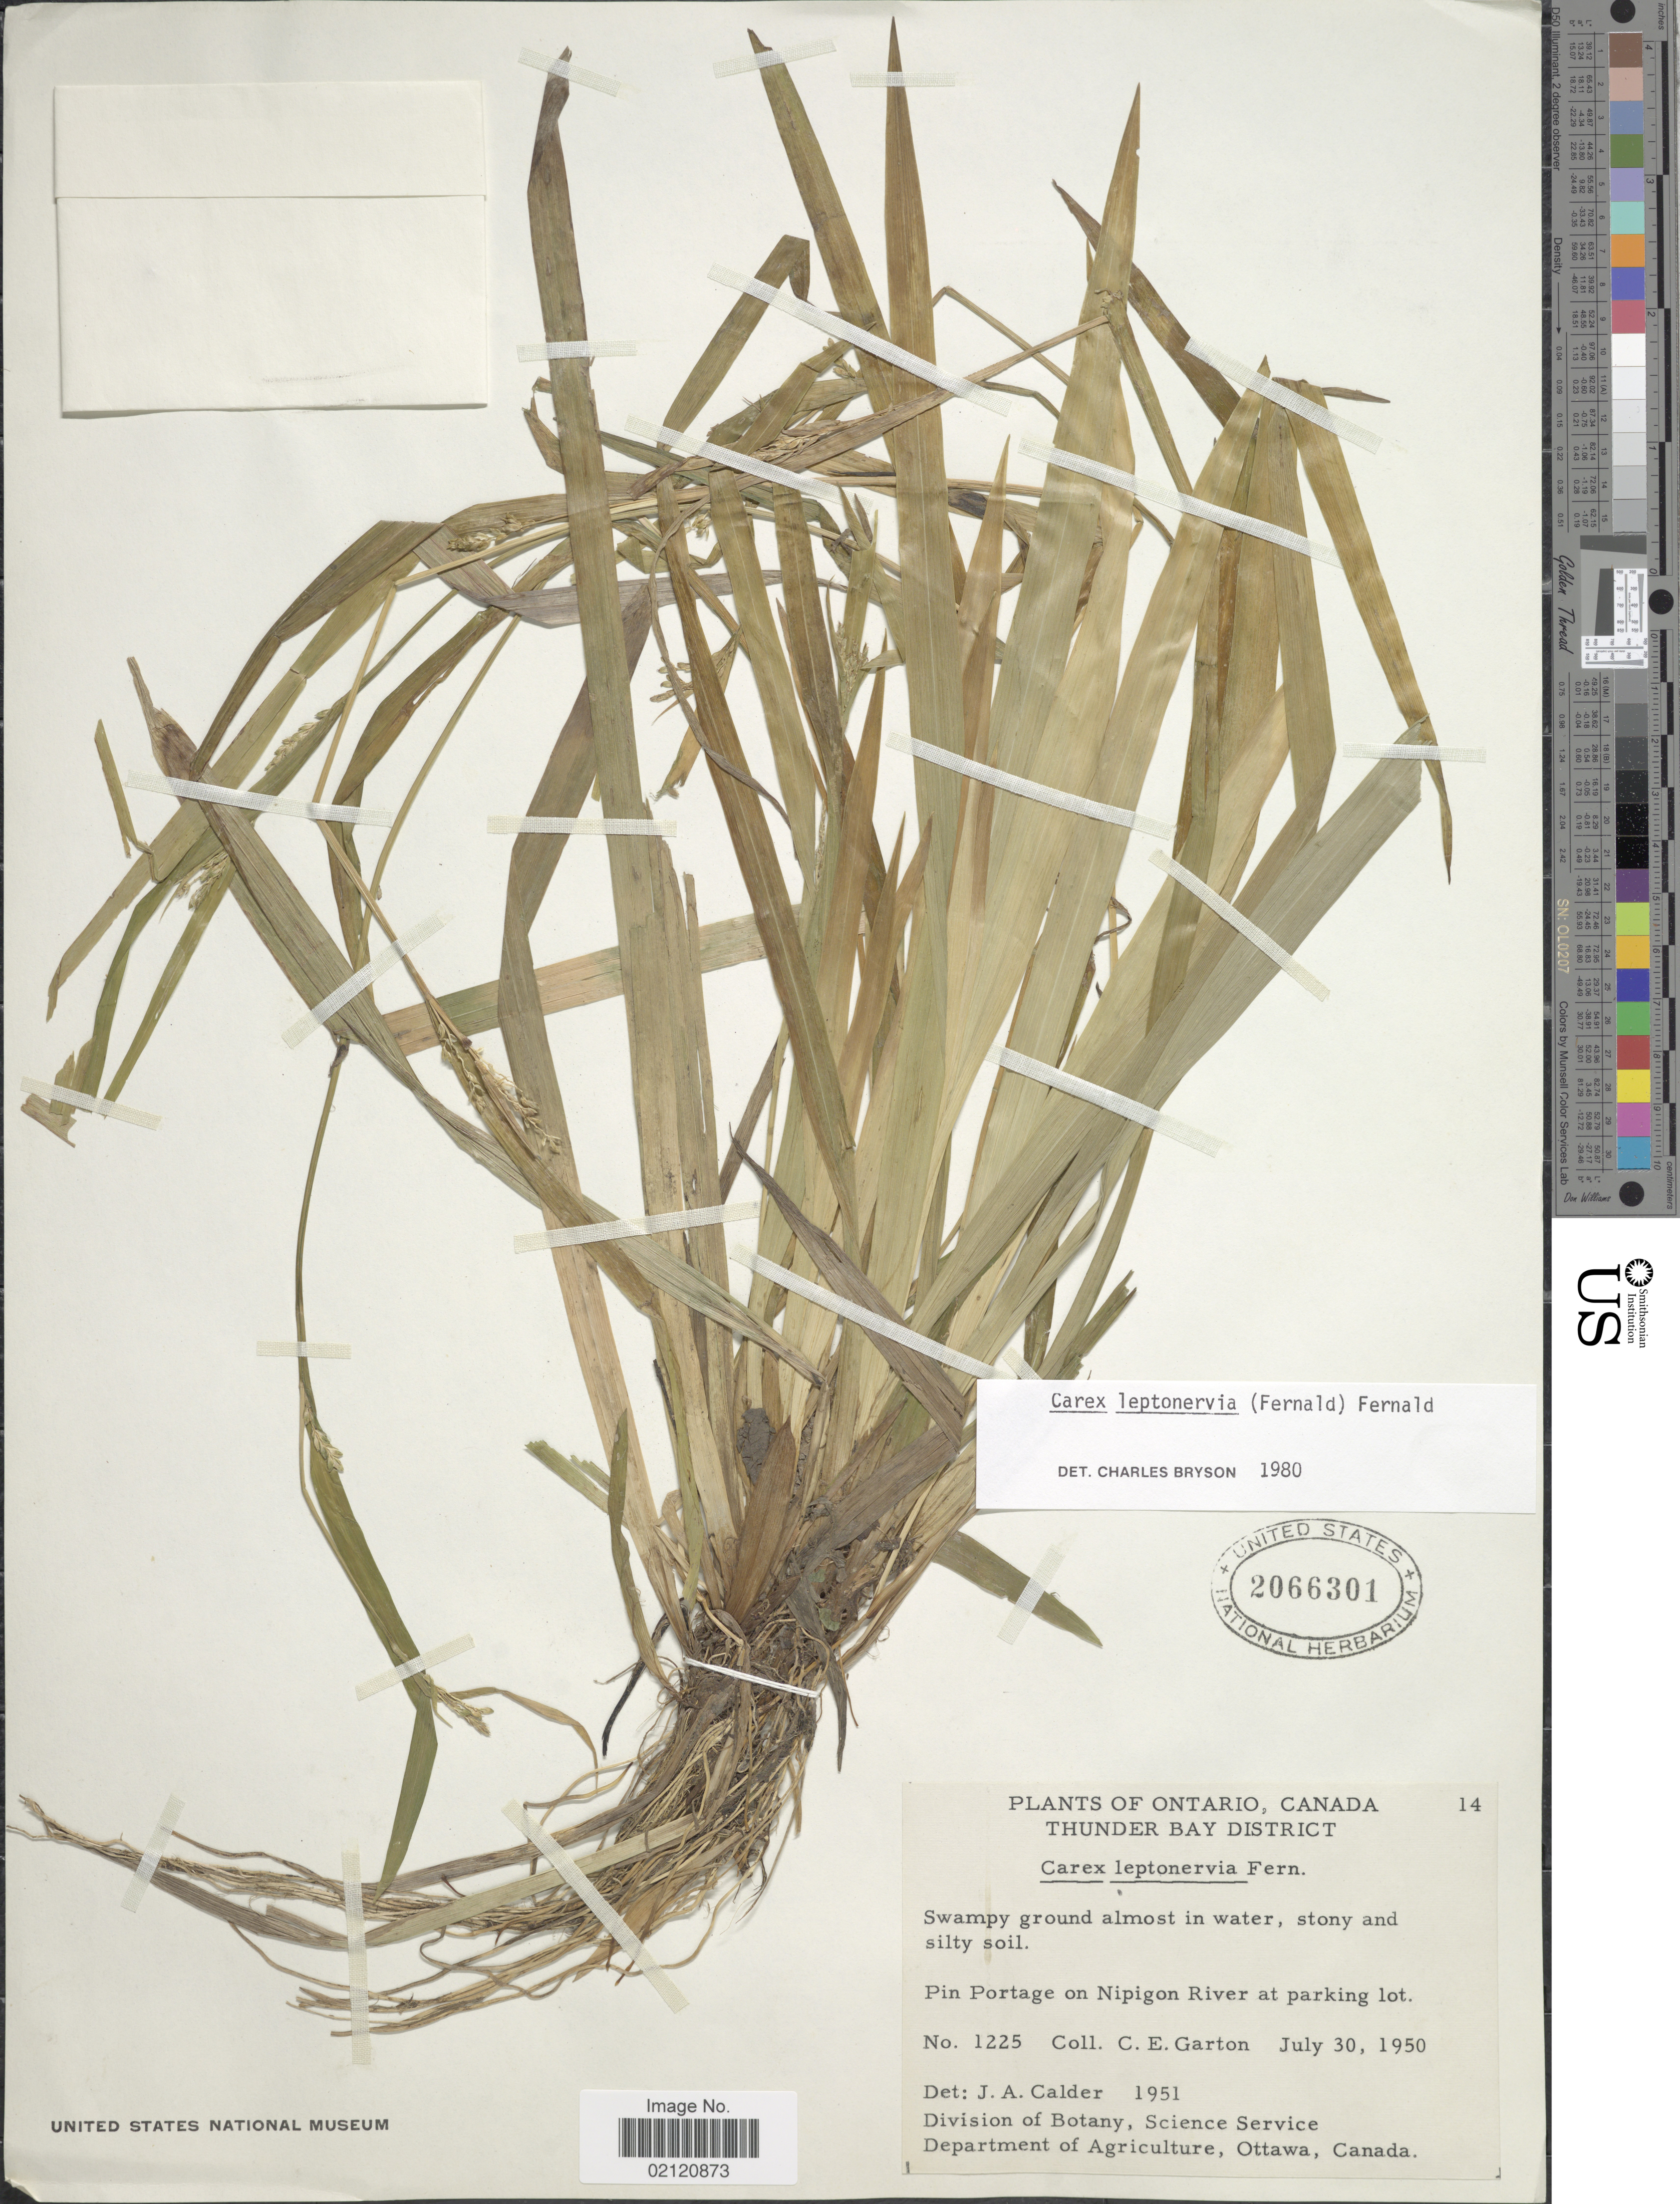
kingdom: Plantae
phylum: Tracheophyta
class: Liliopsida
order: Poales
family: Cyperaceae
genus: Carex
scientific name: Carex leptonervia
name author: (Fernald) Fernald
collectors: C. E. Garton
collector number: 1225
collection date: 1950-07-30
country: Canada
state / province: Ontario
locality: Thunder Bay District, Pin Portage on Nipigon River at parking lot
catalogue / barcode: US 2066301